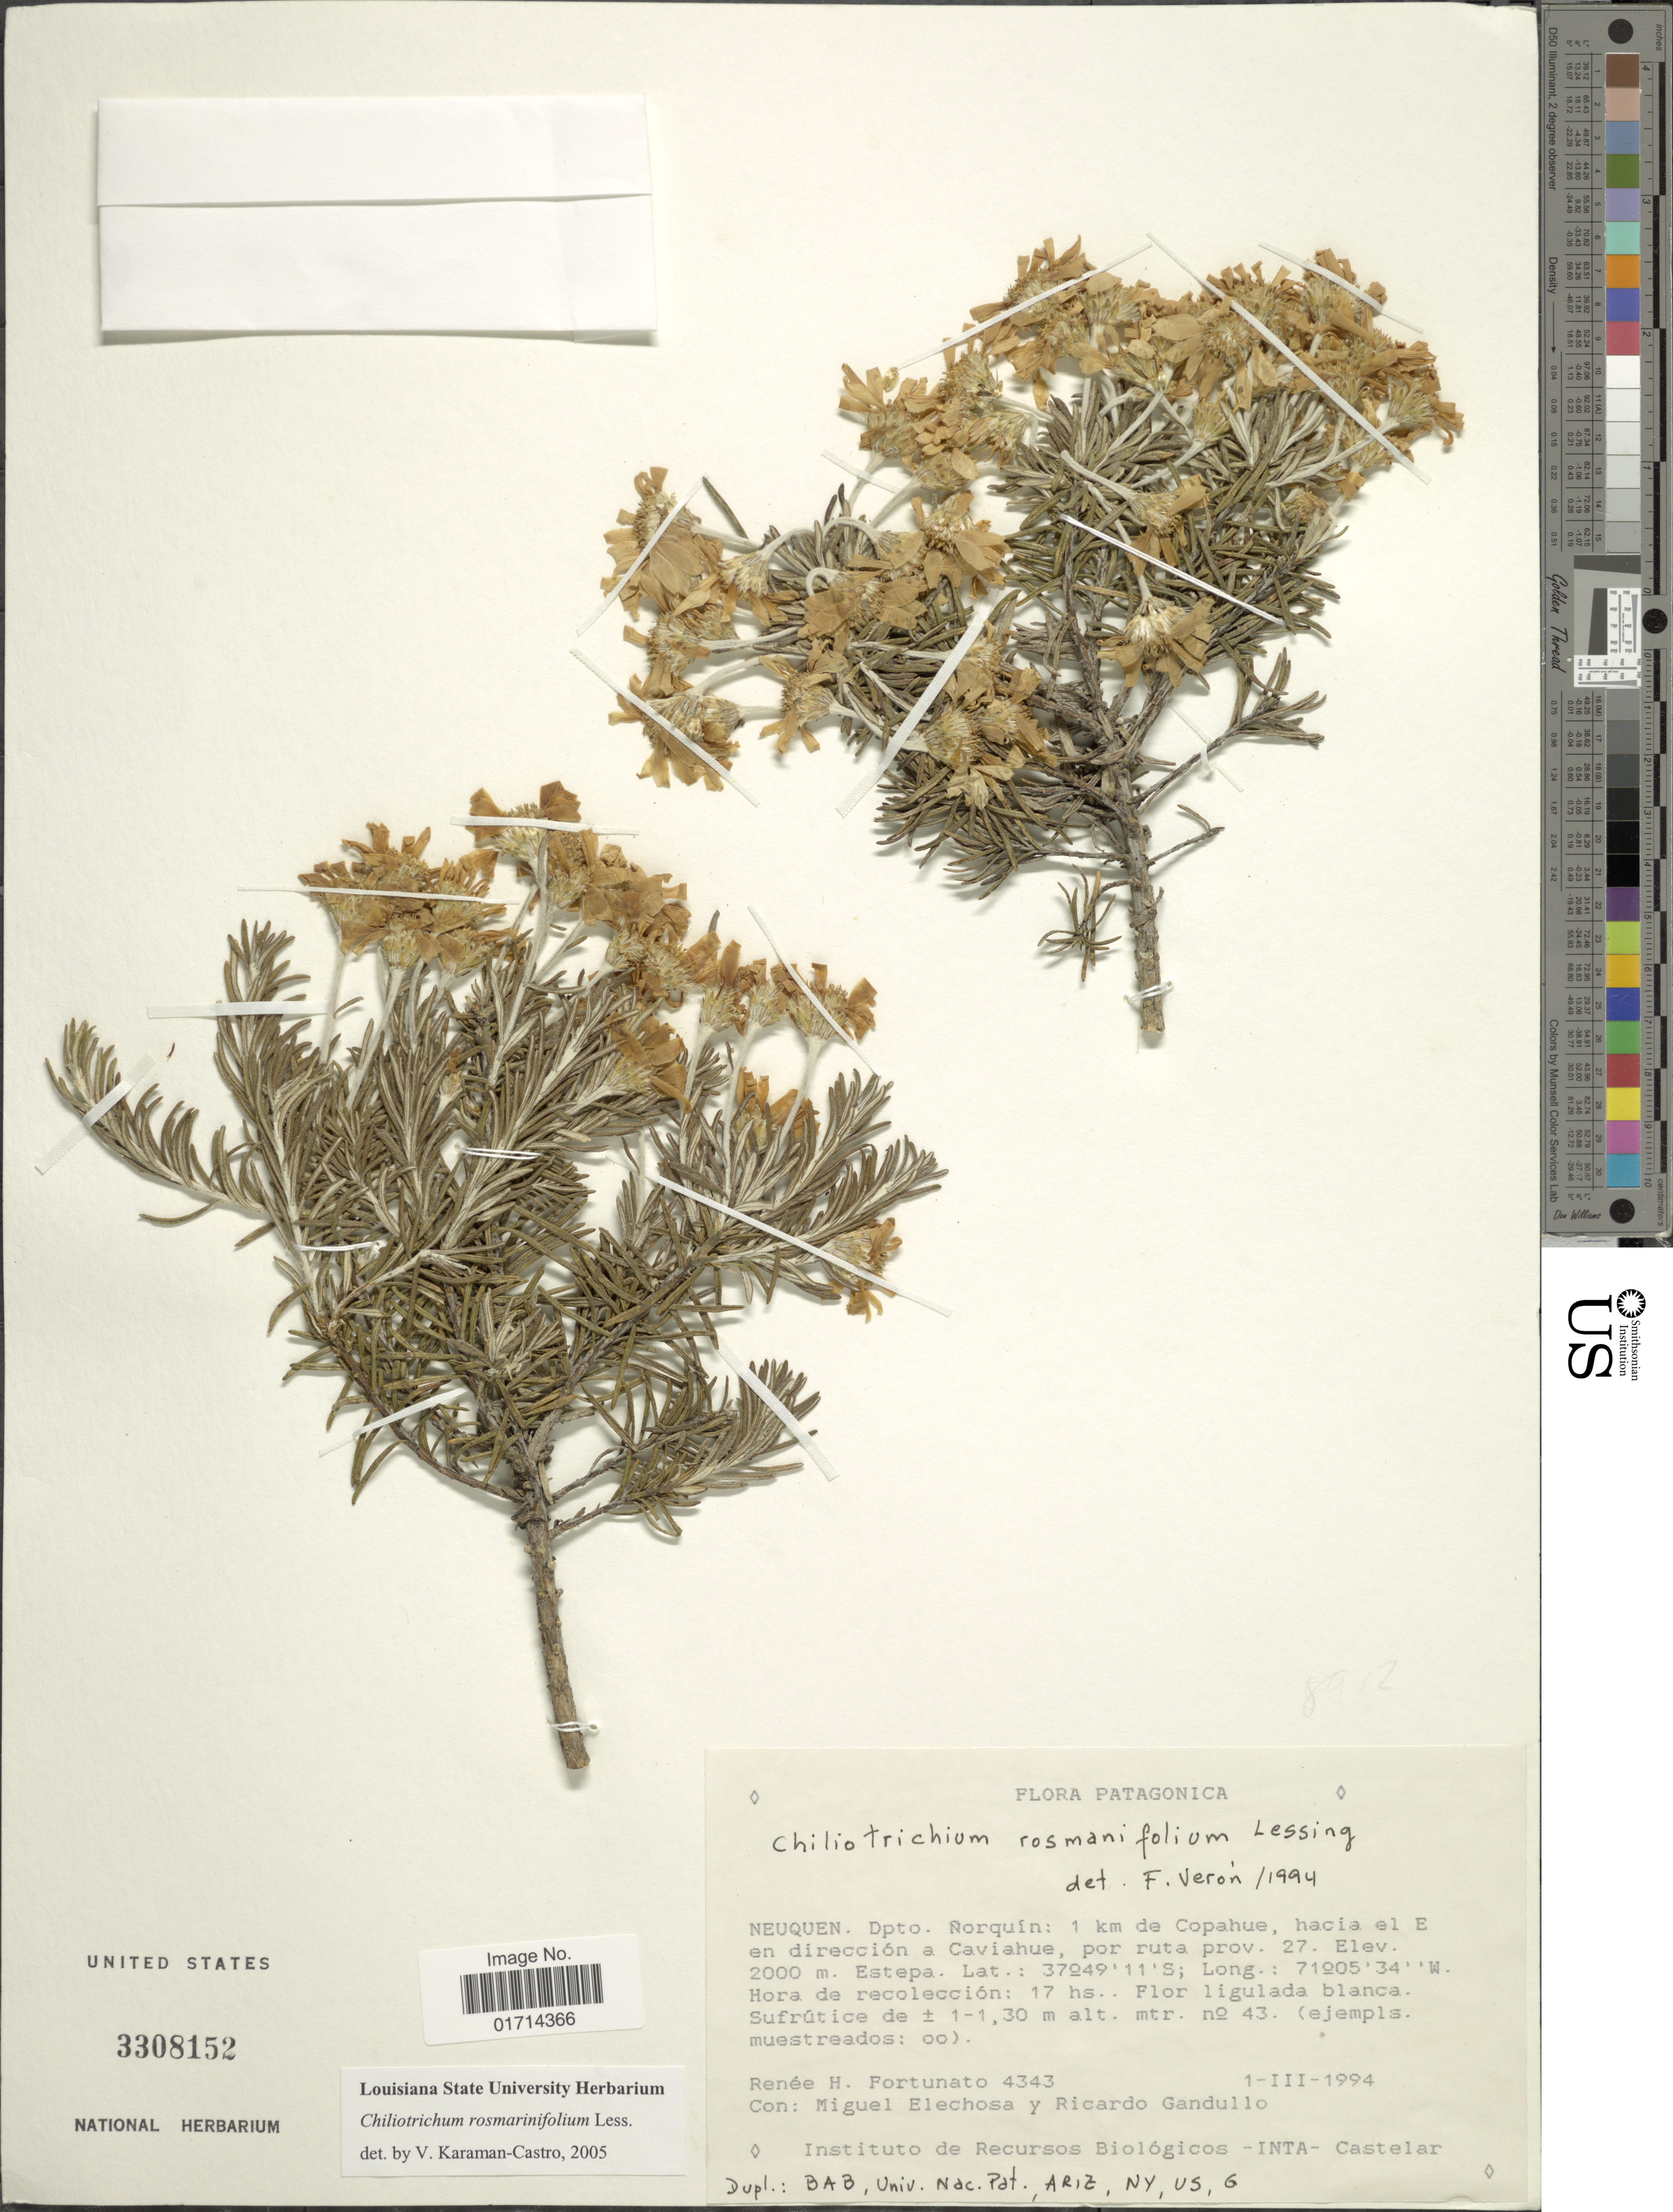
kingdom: Plantae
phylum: Tracheophyta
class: Magnoliopsida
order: Asterales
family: Asteraceae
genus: Chiliotrichum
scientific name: Chiliotrichum rosmarinifolium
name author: Less.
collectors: R. H. Fortunato, M. Elechosa & R. Gandullo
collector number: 4343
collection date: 1994-03-01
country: Argentina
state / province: Neuquen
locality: Dpto. Norquin: 1 km de Copahue, hacia el E en direccion a Caviahue, por ruta prov. 27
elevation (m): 2000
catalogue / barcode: US 3308152